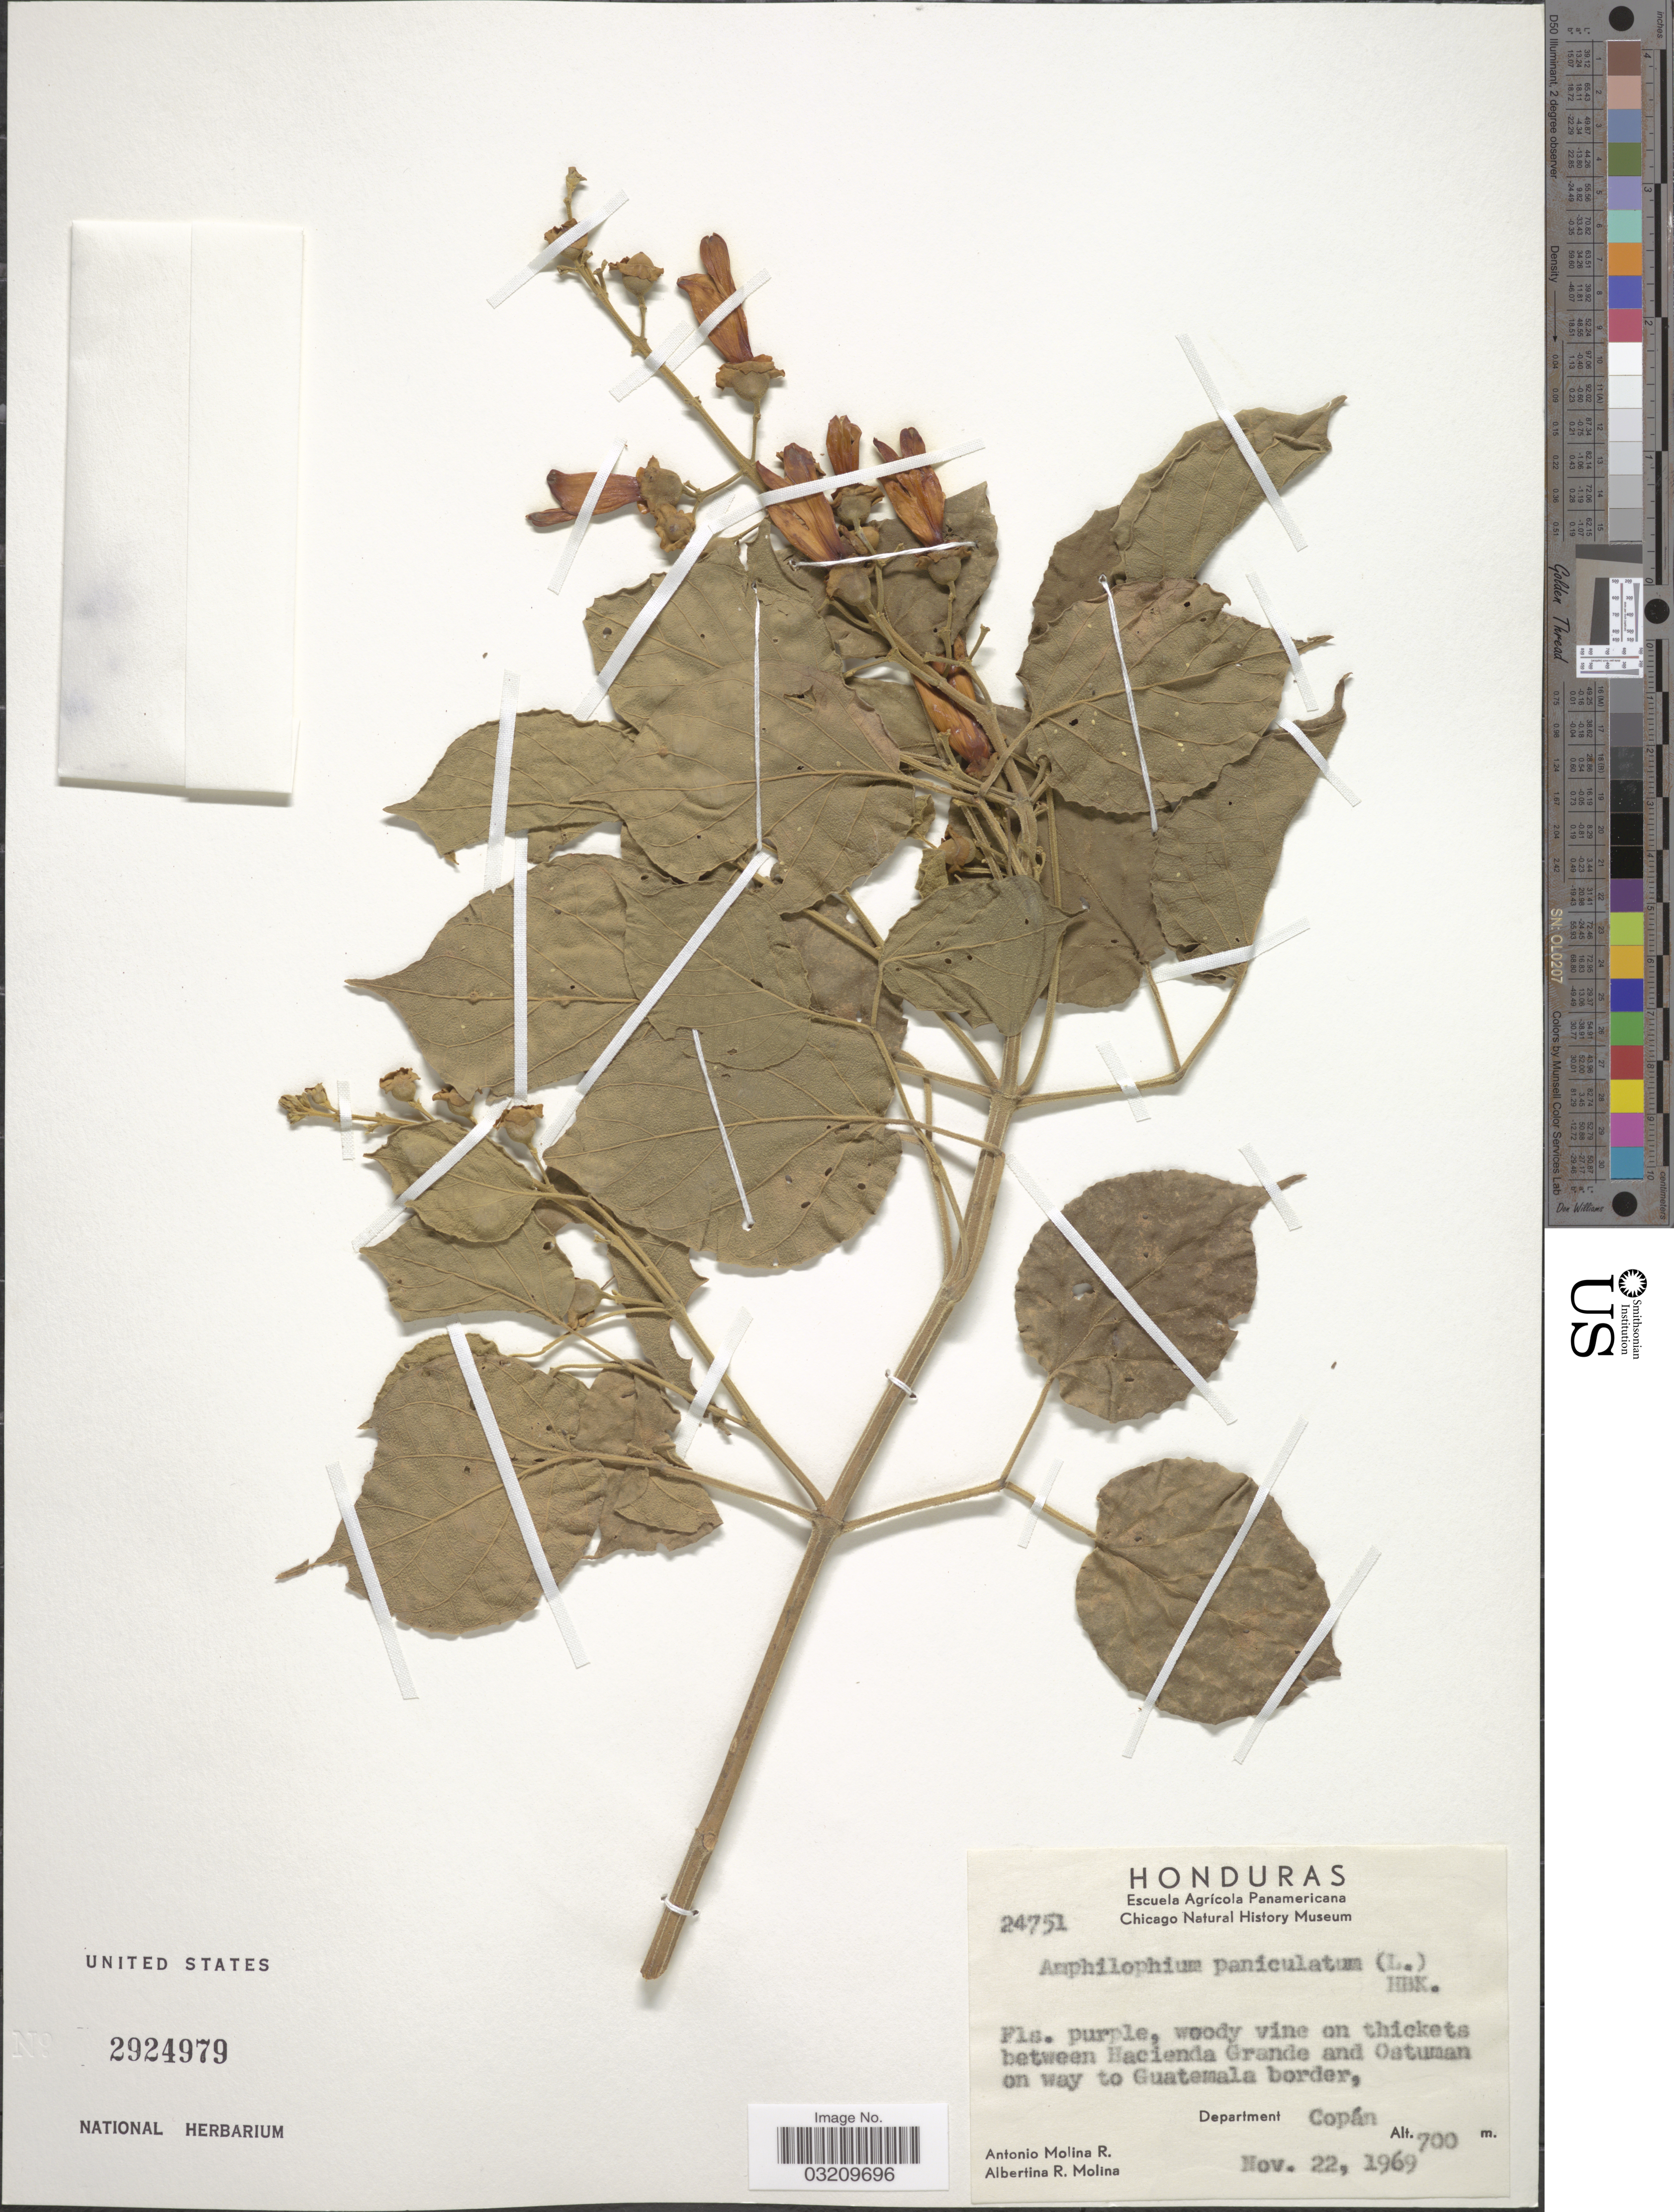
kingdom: Plantae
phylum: Tracheophyta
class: Magnoliopsida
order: Lamiales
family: Bignoniaceae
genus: Amphilophium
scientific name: Amphilophium paniculatum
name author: (L.) Kunth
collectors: A. Molina R. & A. R. Molina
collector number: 24751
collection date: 1969-11-22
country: Honduras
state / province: Copán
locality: Woody vine on thickets between Hacienda Grande and Oatuman on way to Guatemala border, Dapartment Copán.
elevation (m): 700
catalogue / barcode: US 2924979